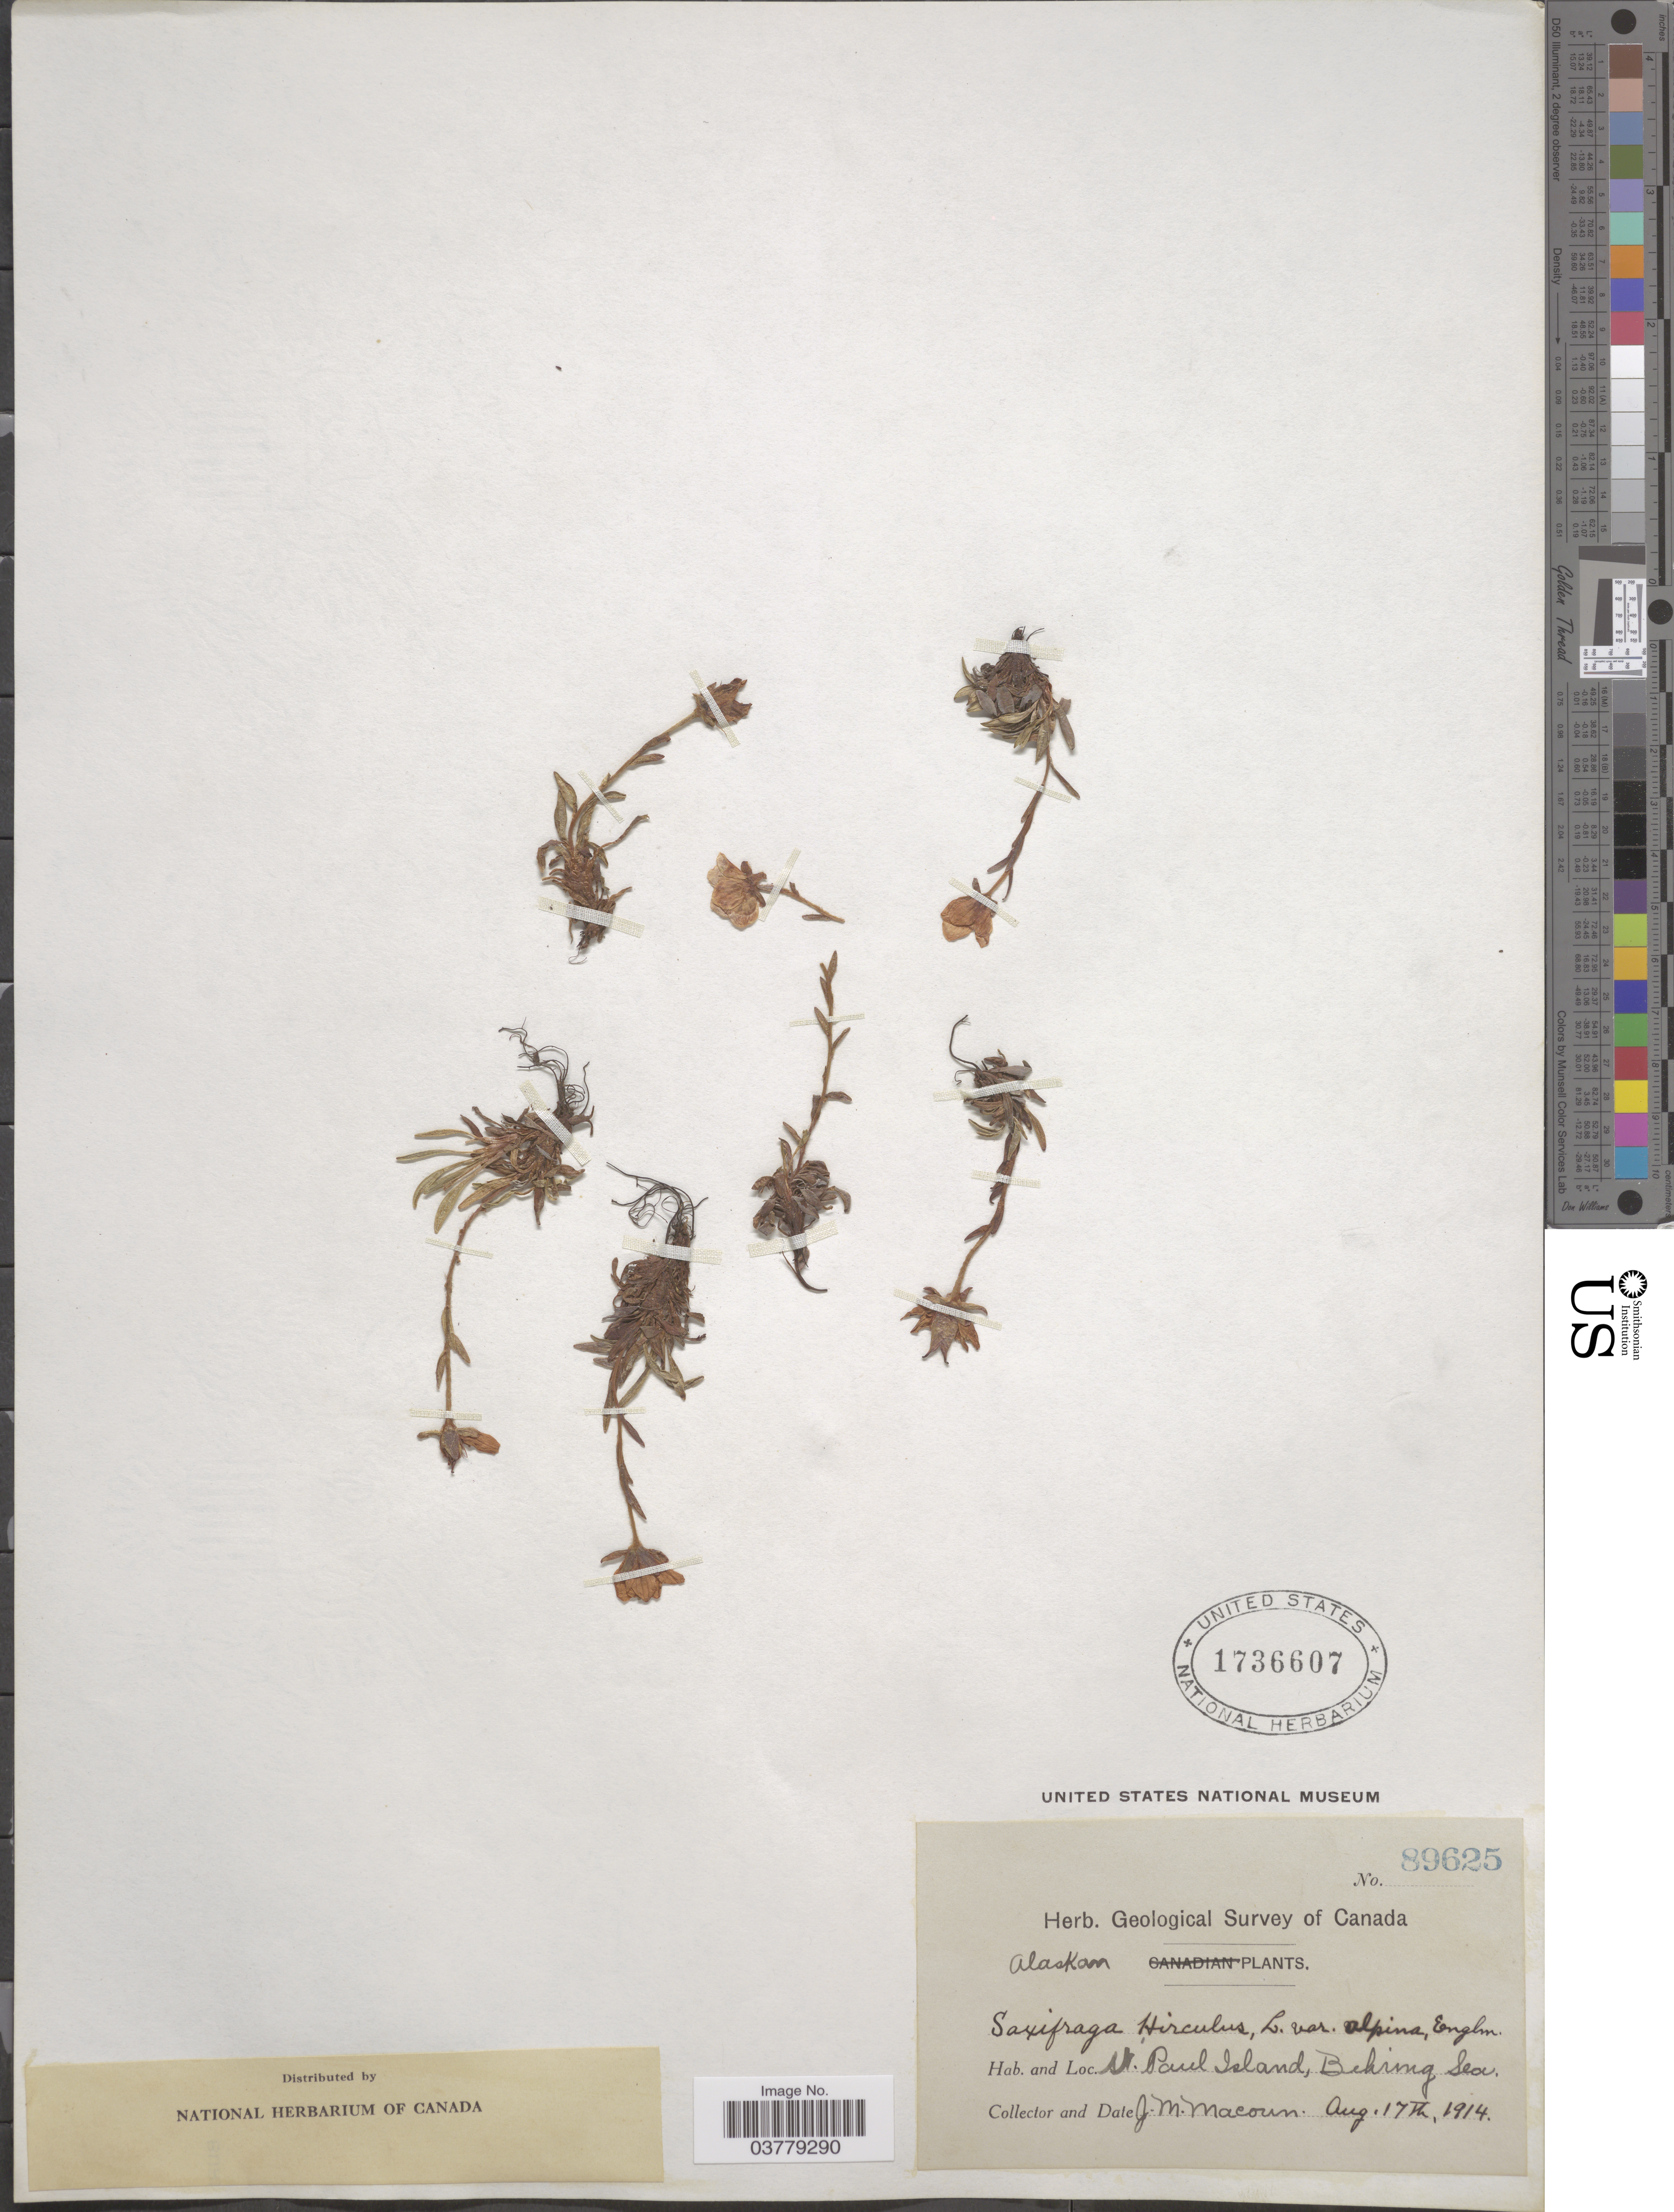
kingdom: Plantae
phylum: Tracheophyta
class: Magnoliopsida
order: Saxifragales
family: Saxifragaceae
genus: Saxifraga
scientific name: Saxifraga hirculus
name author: L.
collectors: J. M. Macoun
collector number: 89625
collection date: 1914-08-17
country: United States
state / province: Alaska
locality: Alaskan. N. Paul Island, Behring Sea.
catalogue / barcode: US 1736607